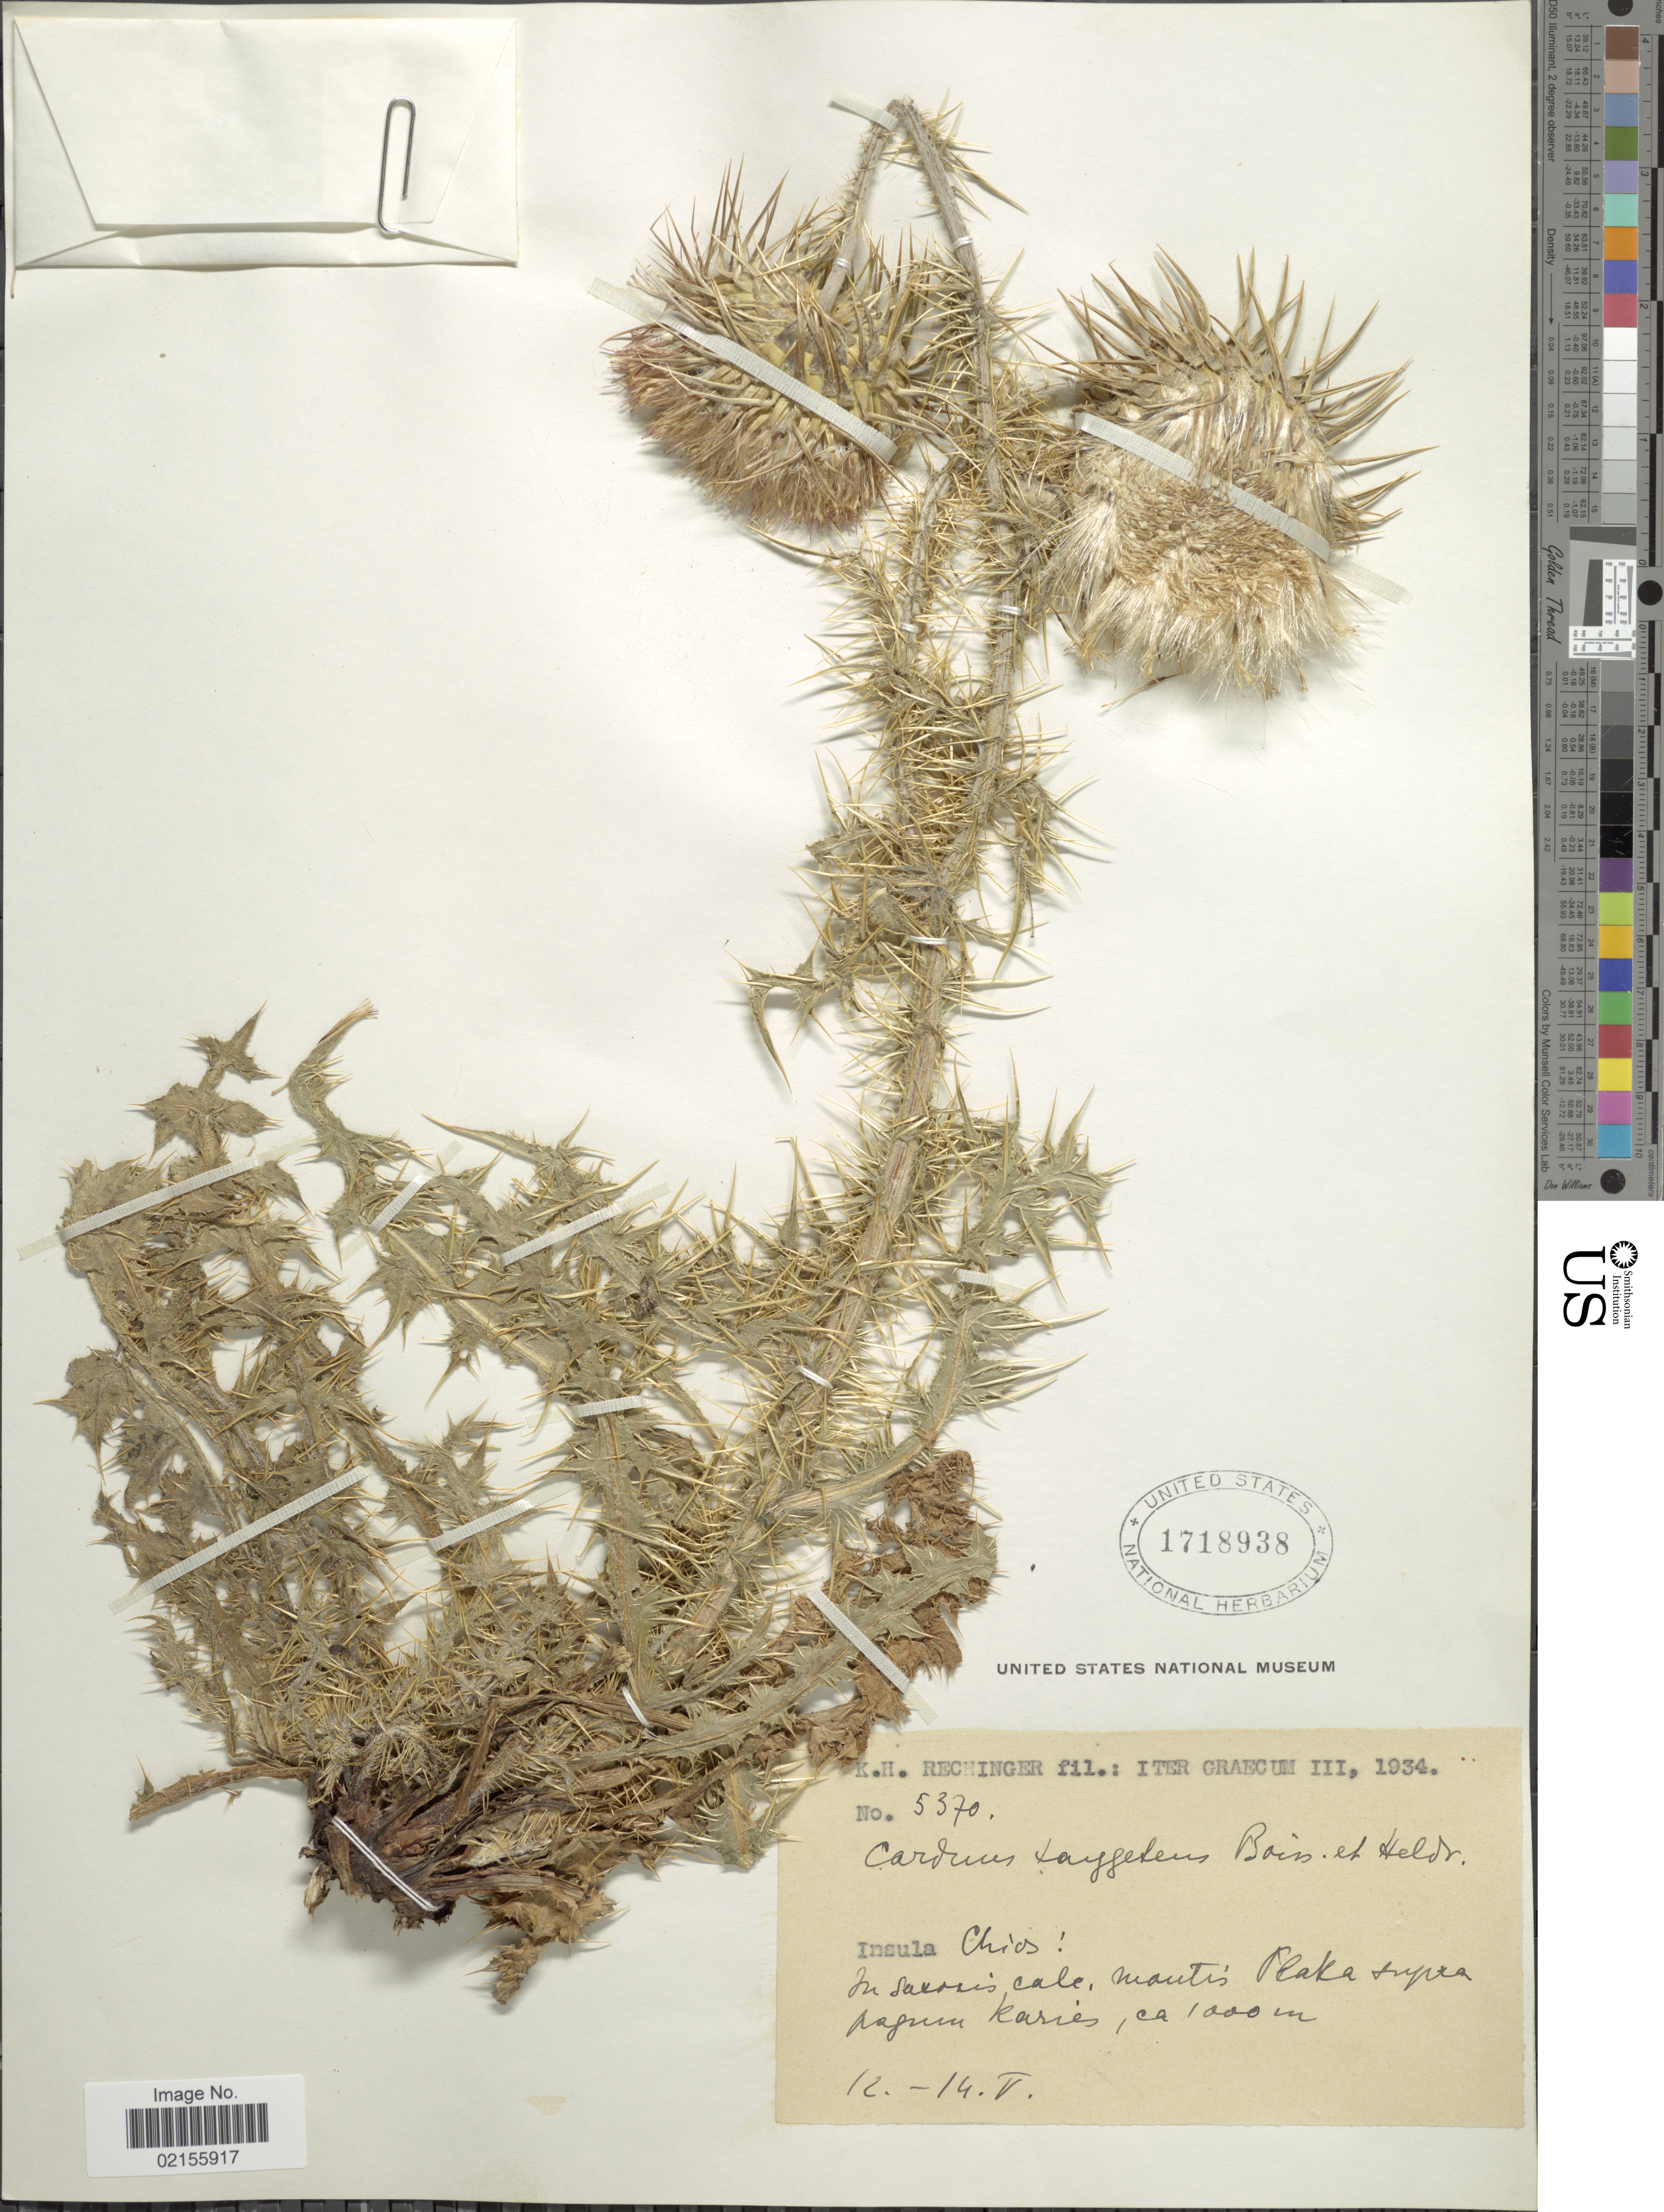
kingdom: Plantae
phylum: Tracheophyta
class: Magnoliopsida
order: Asterales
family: Asteraceae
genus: Carduus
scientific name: Carduus nutans subsp. taygeteus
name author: (Boiss. & Heldr.) Hayek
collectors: K. H. Rechinger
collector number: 5370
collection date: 1934-05-12/1934-05-14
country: Greece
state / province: North Aegean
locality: Insula Chios: In saxosis calc. montis Plaka supra pagum karies.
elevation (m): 1000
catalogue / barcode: US 1718938